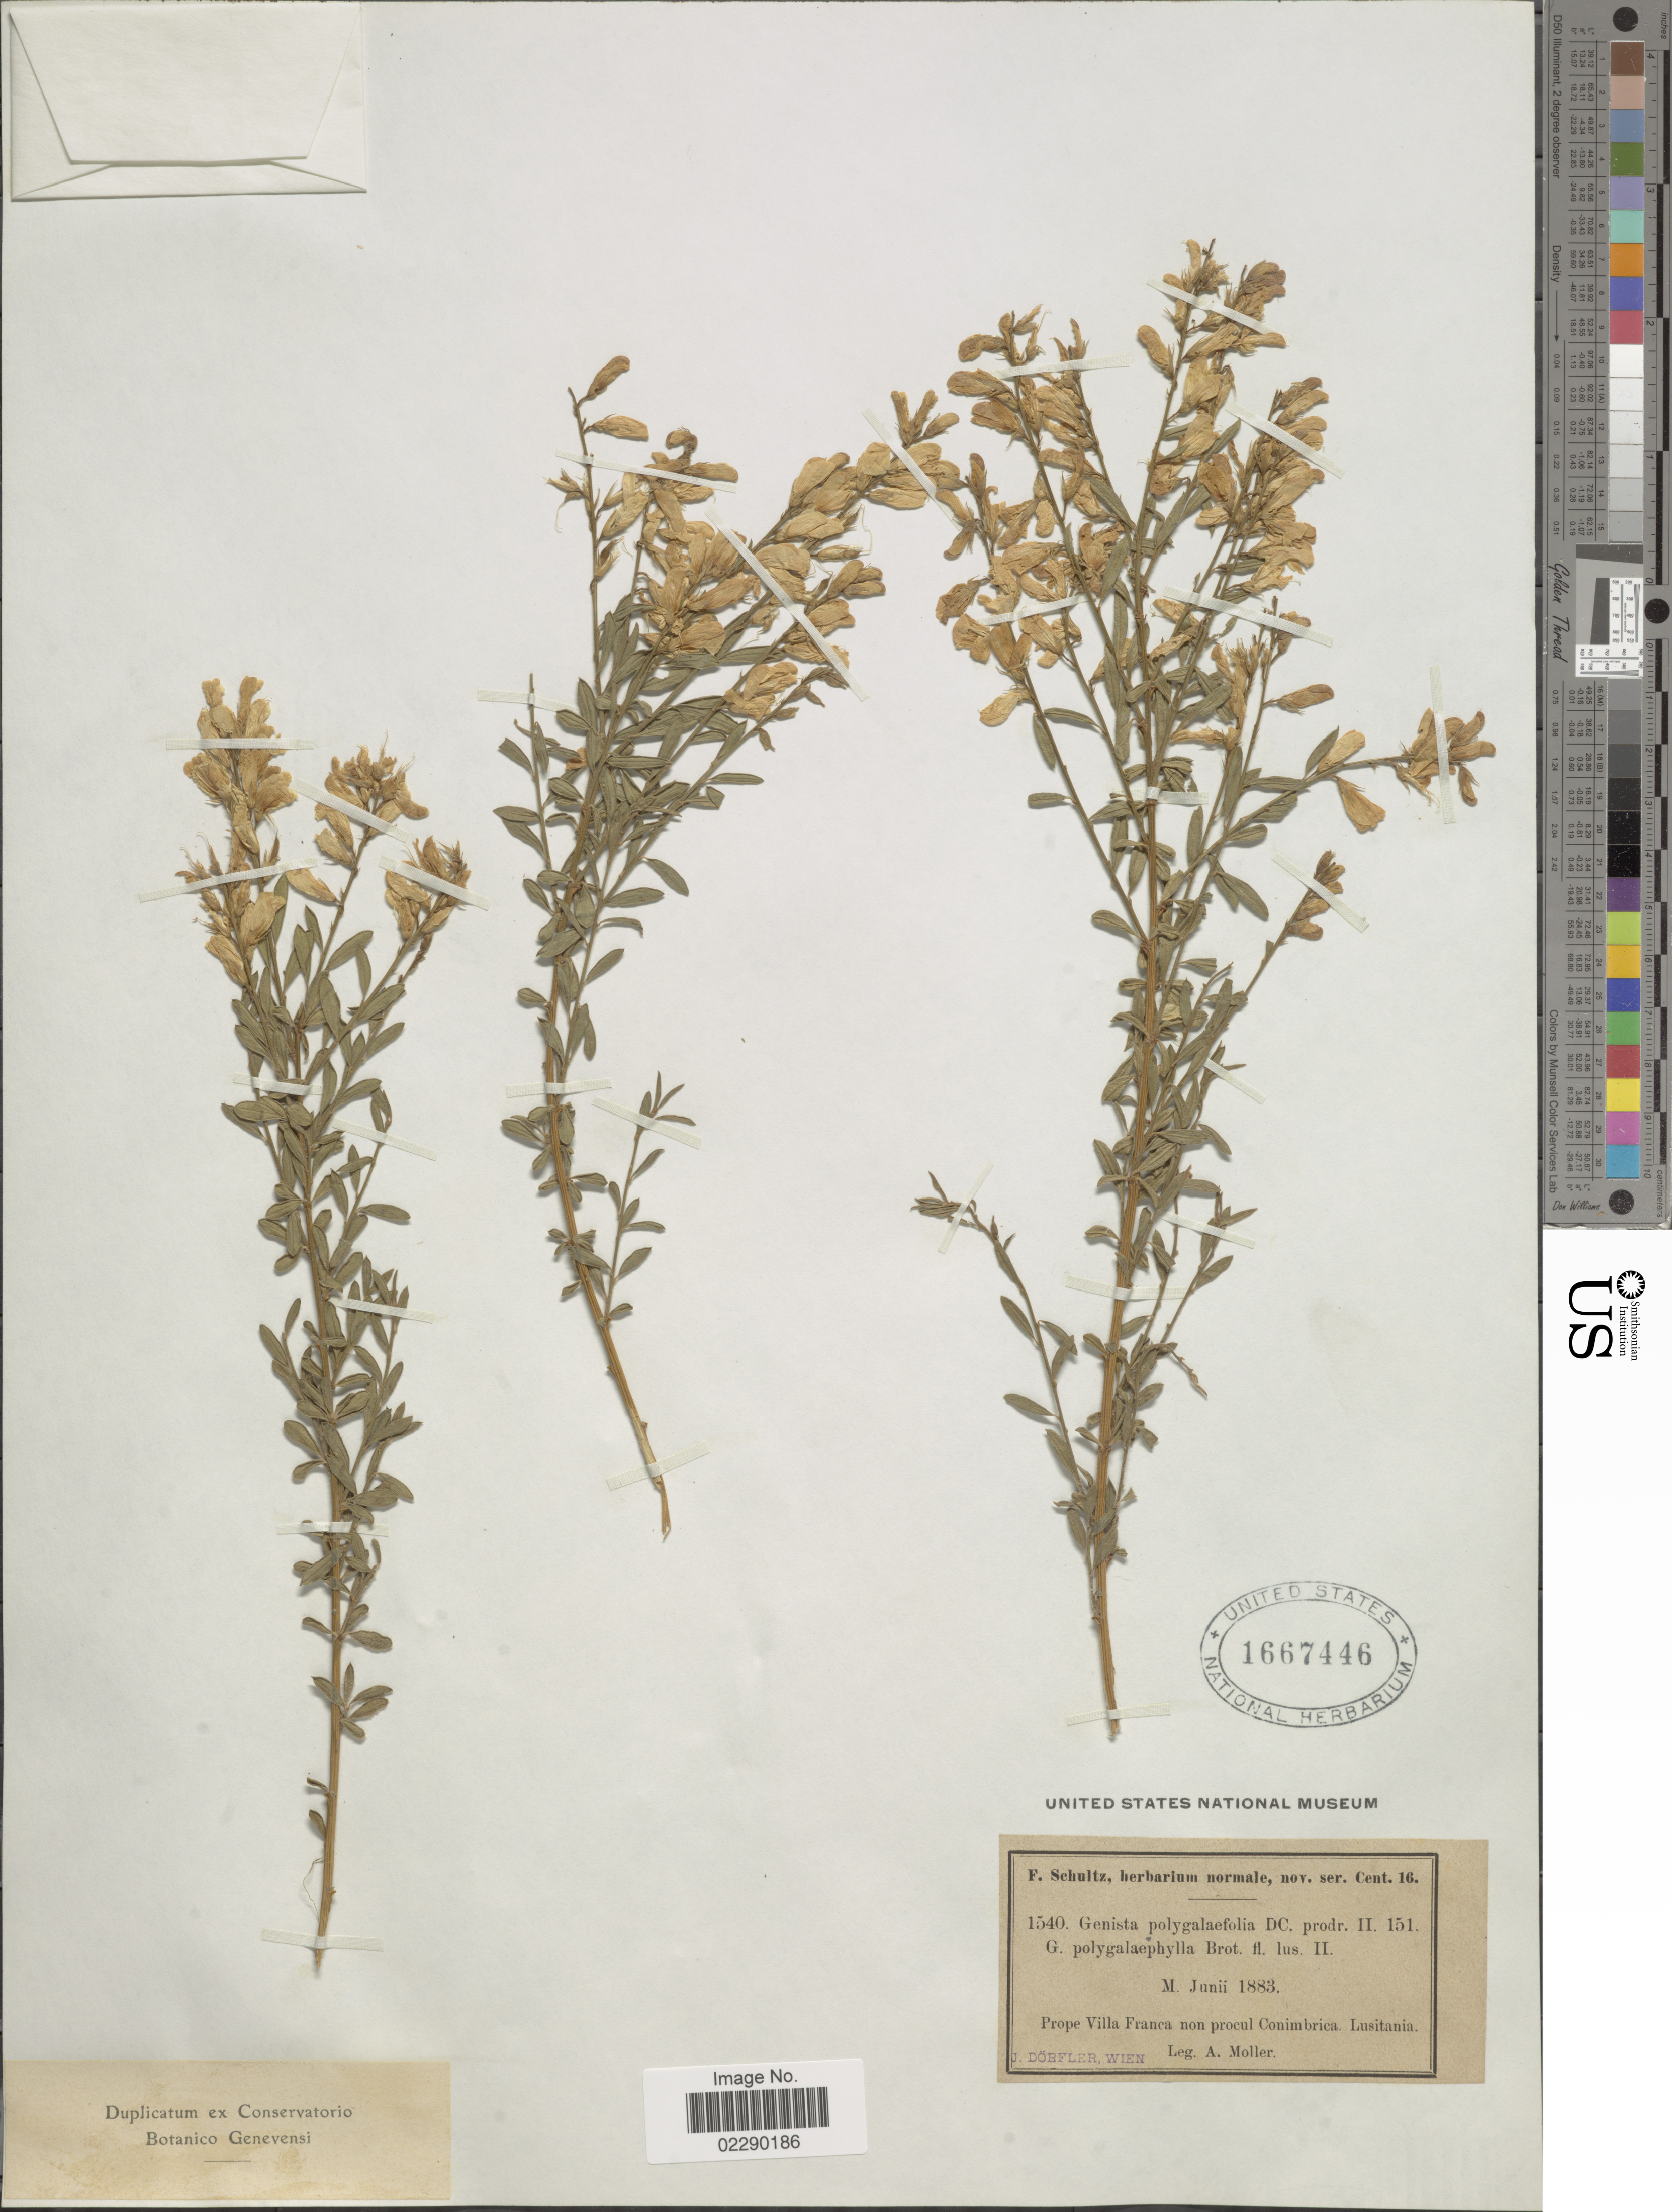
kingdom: Plantae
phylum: Tracheophyta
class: Magnoliopsida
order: Fabales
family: Fabaceae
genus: Genista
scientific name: Genista florida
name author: L.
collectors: A. Moller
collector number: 1540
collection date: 1883-06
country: Portugal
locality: Prope Villa Franca non procul Conimbrica, Lusitania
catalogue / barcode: US 1667446